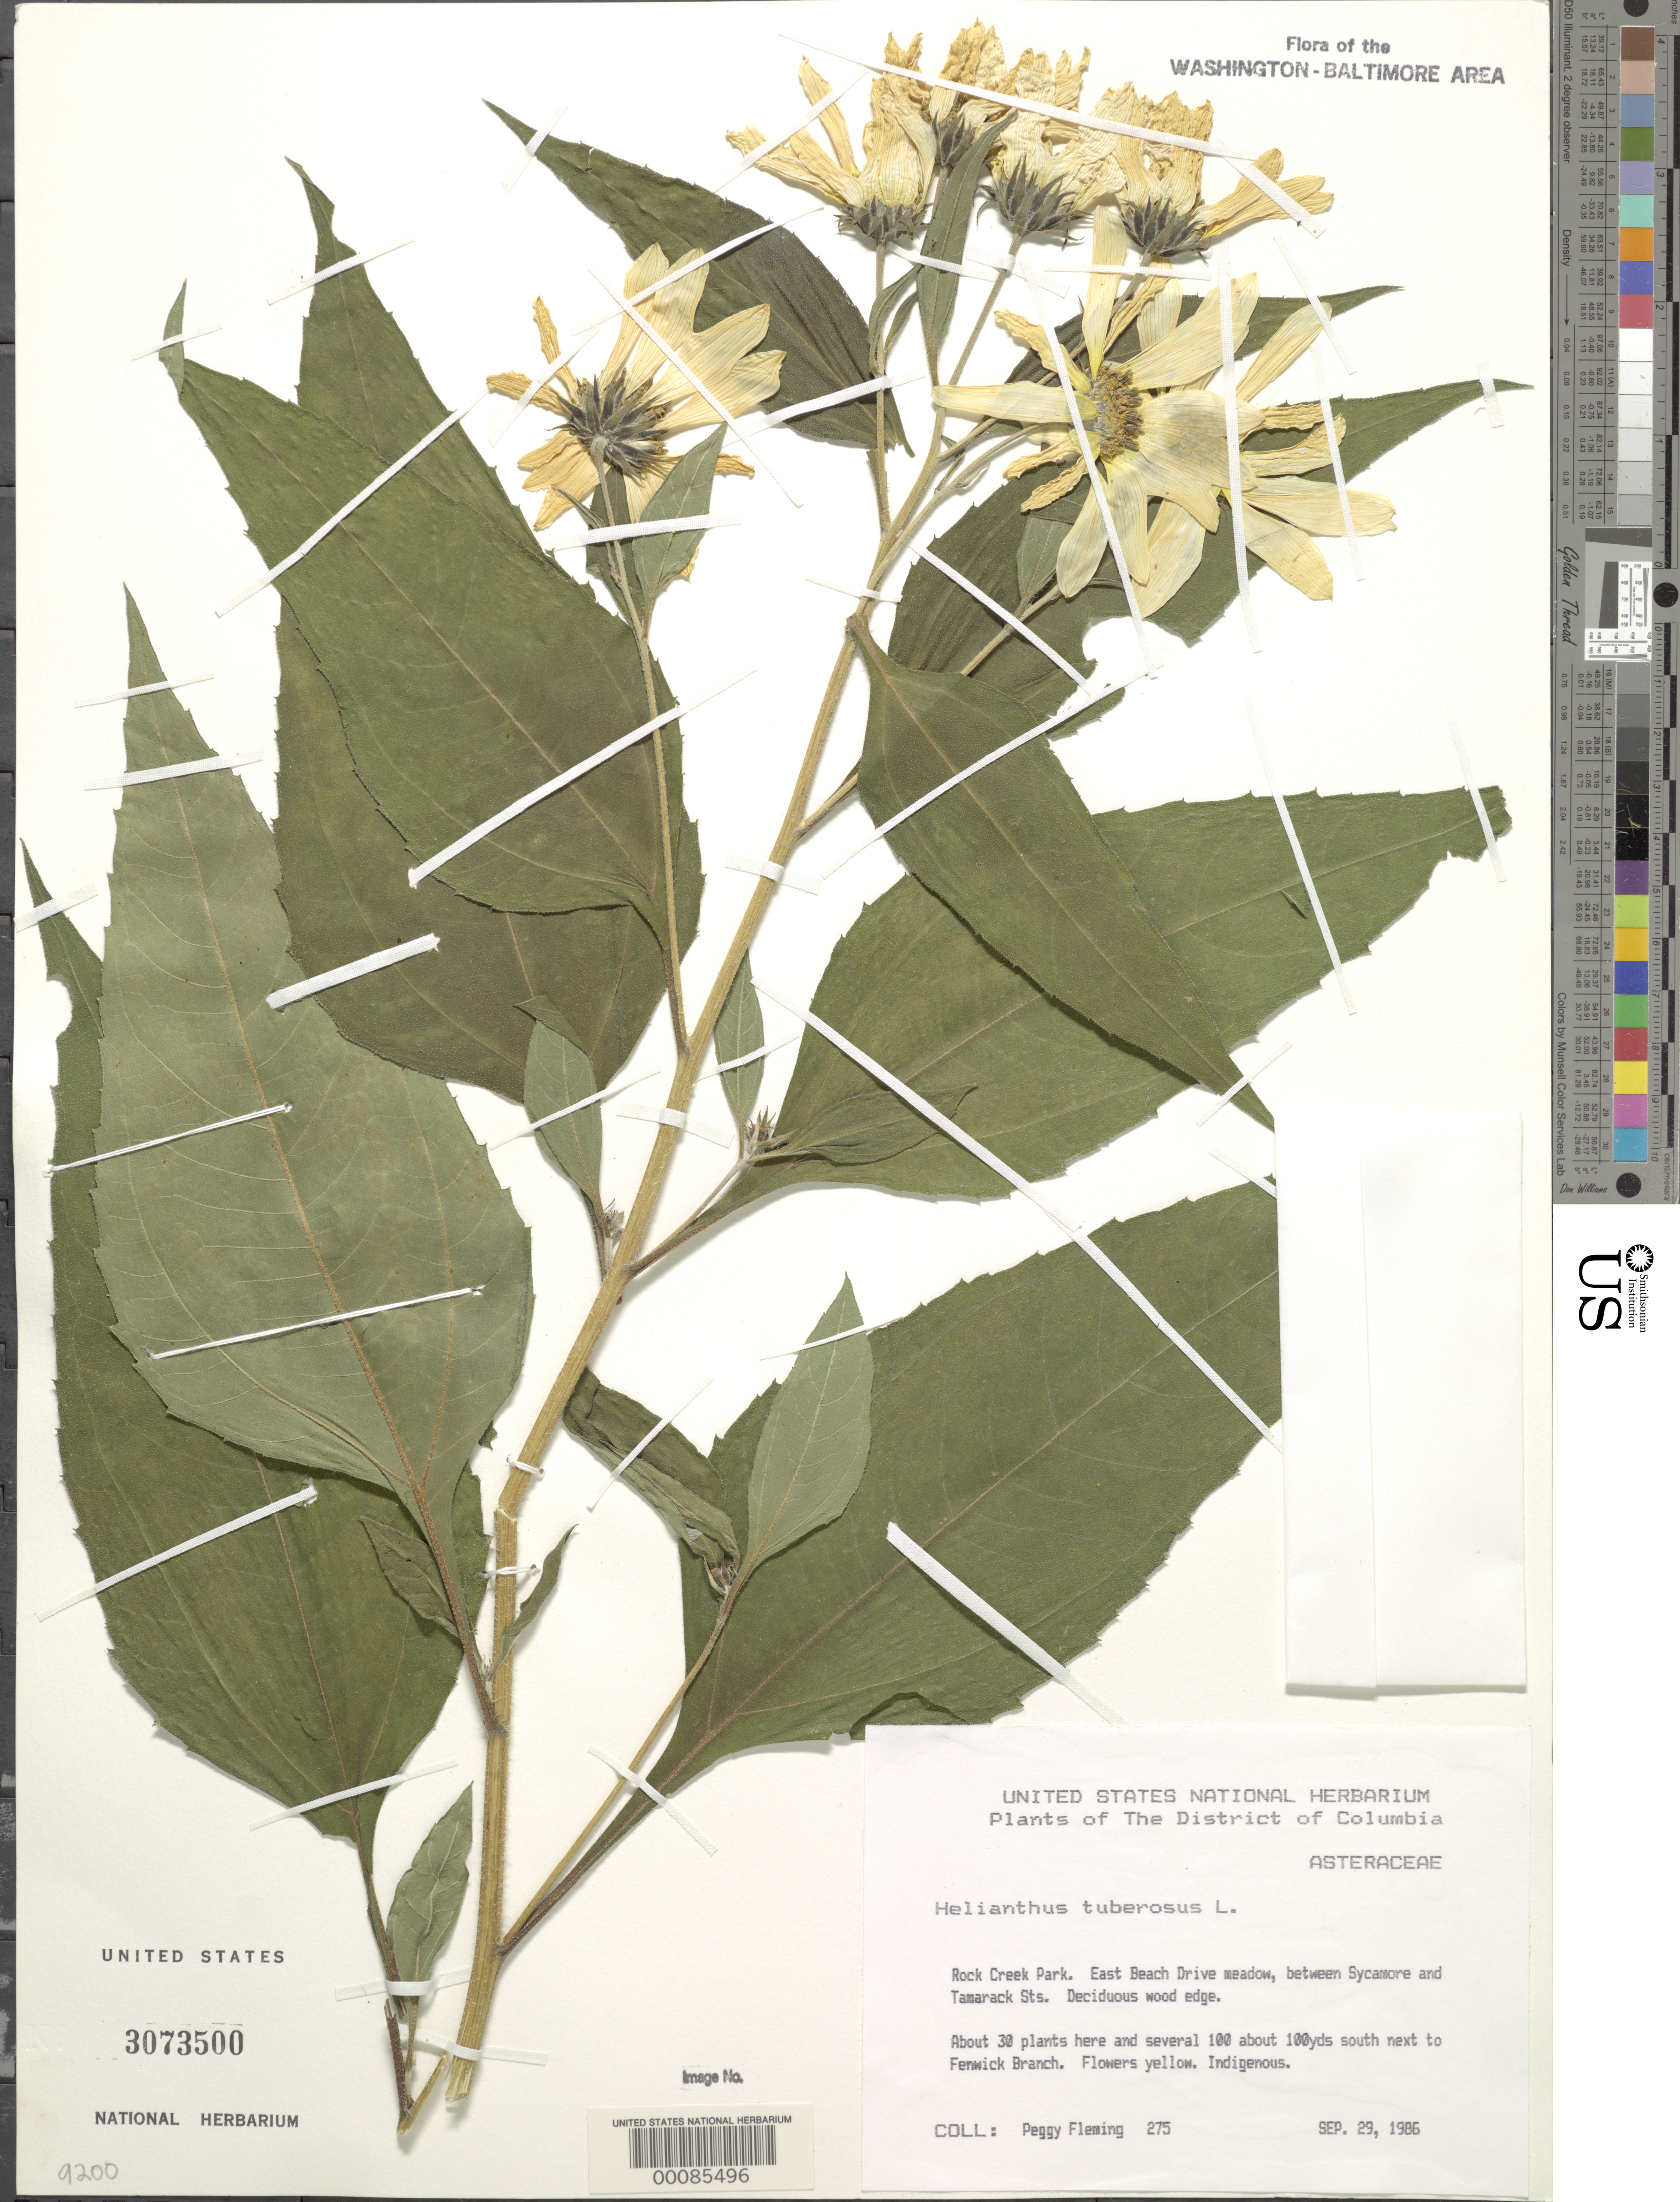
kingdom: Plantae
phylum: Tracheophyta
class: Magnoliopsida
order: Asterales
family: Asteraceae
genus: Helianthus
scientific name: Helianthus tuberosus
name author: L.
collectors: P. Fleming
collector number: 275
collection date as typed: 29 Sep 1986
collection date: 1986-09-29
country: United States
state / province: District of Columbia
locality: Tamarack Sts.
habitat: Deciduous wood edge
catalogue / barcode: US 3073500